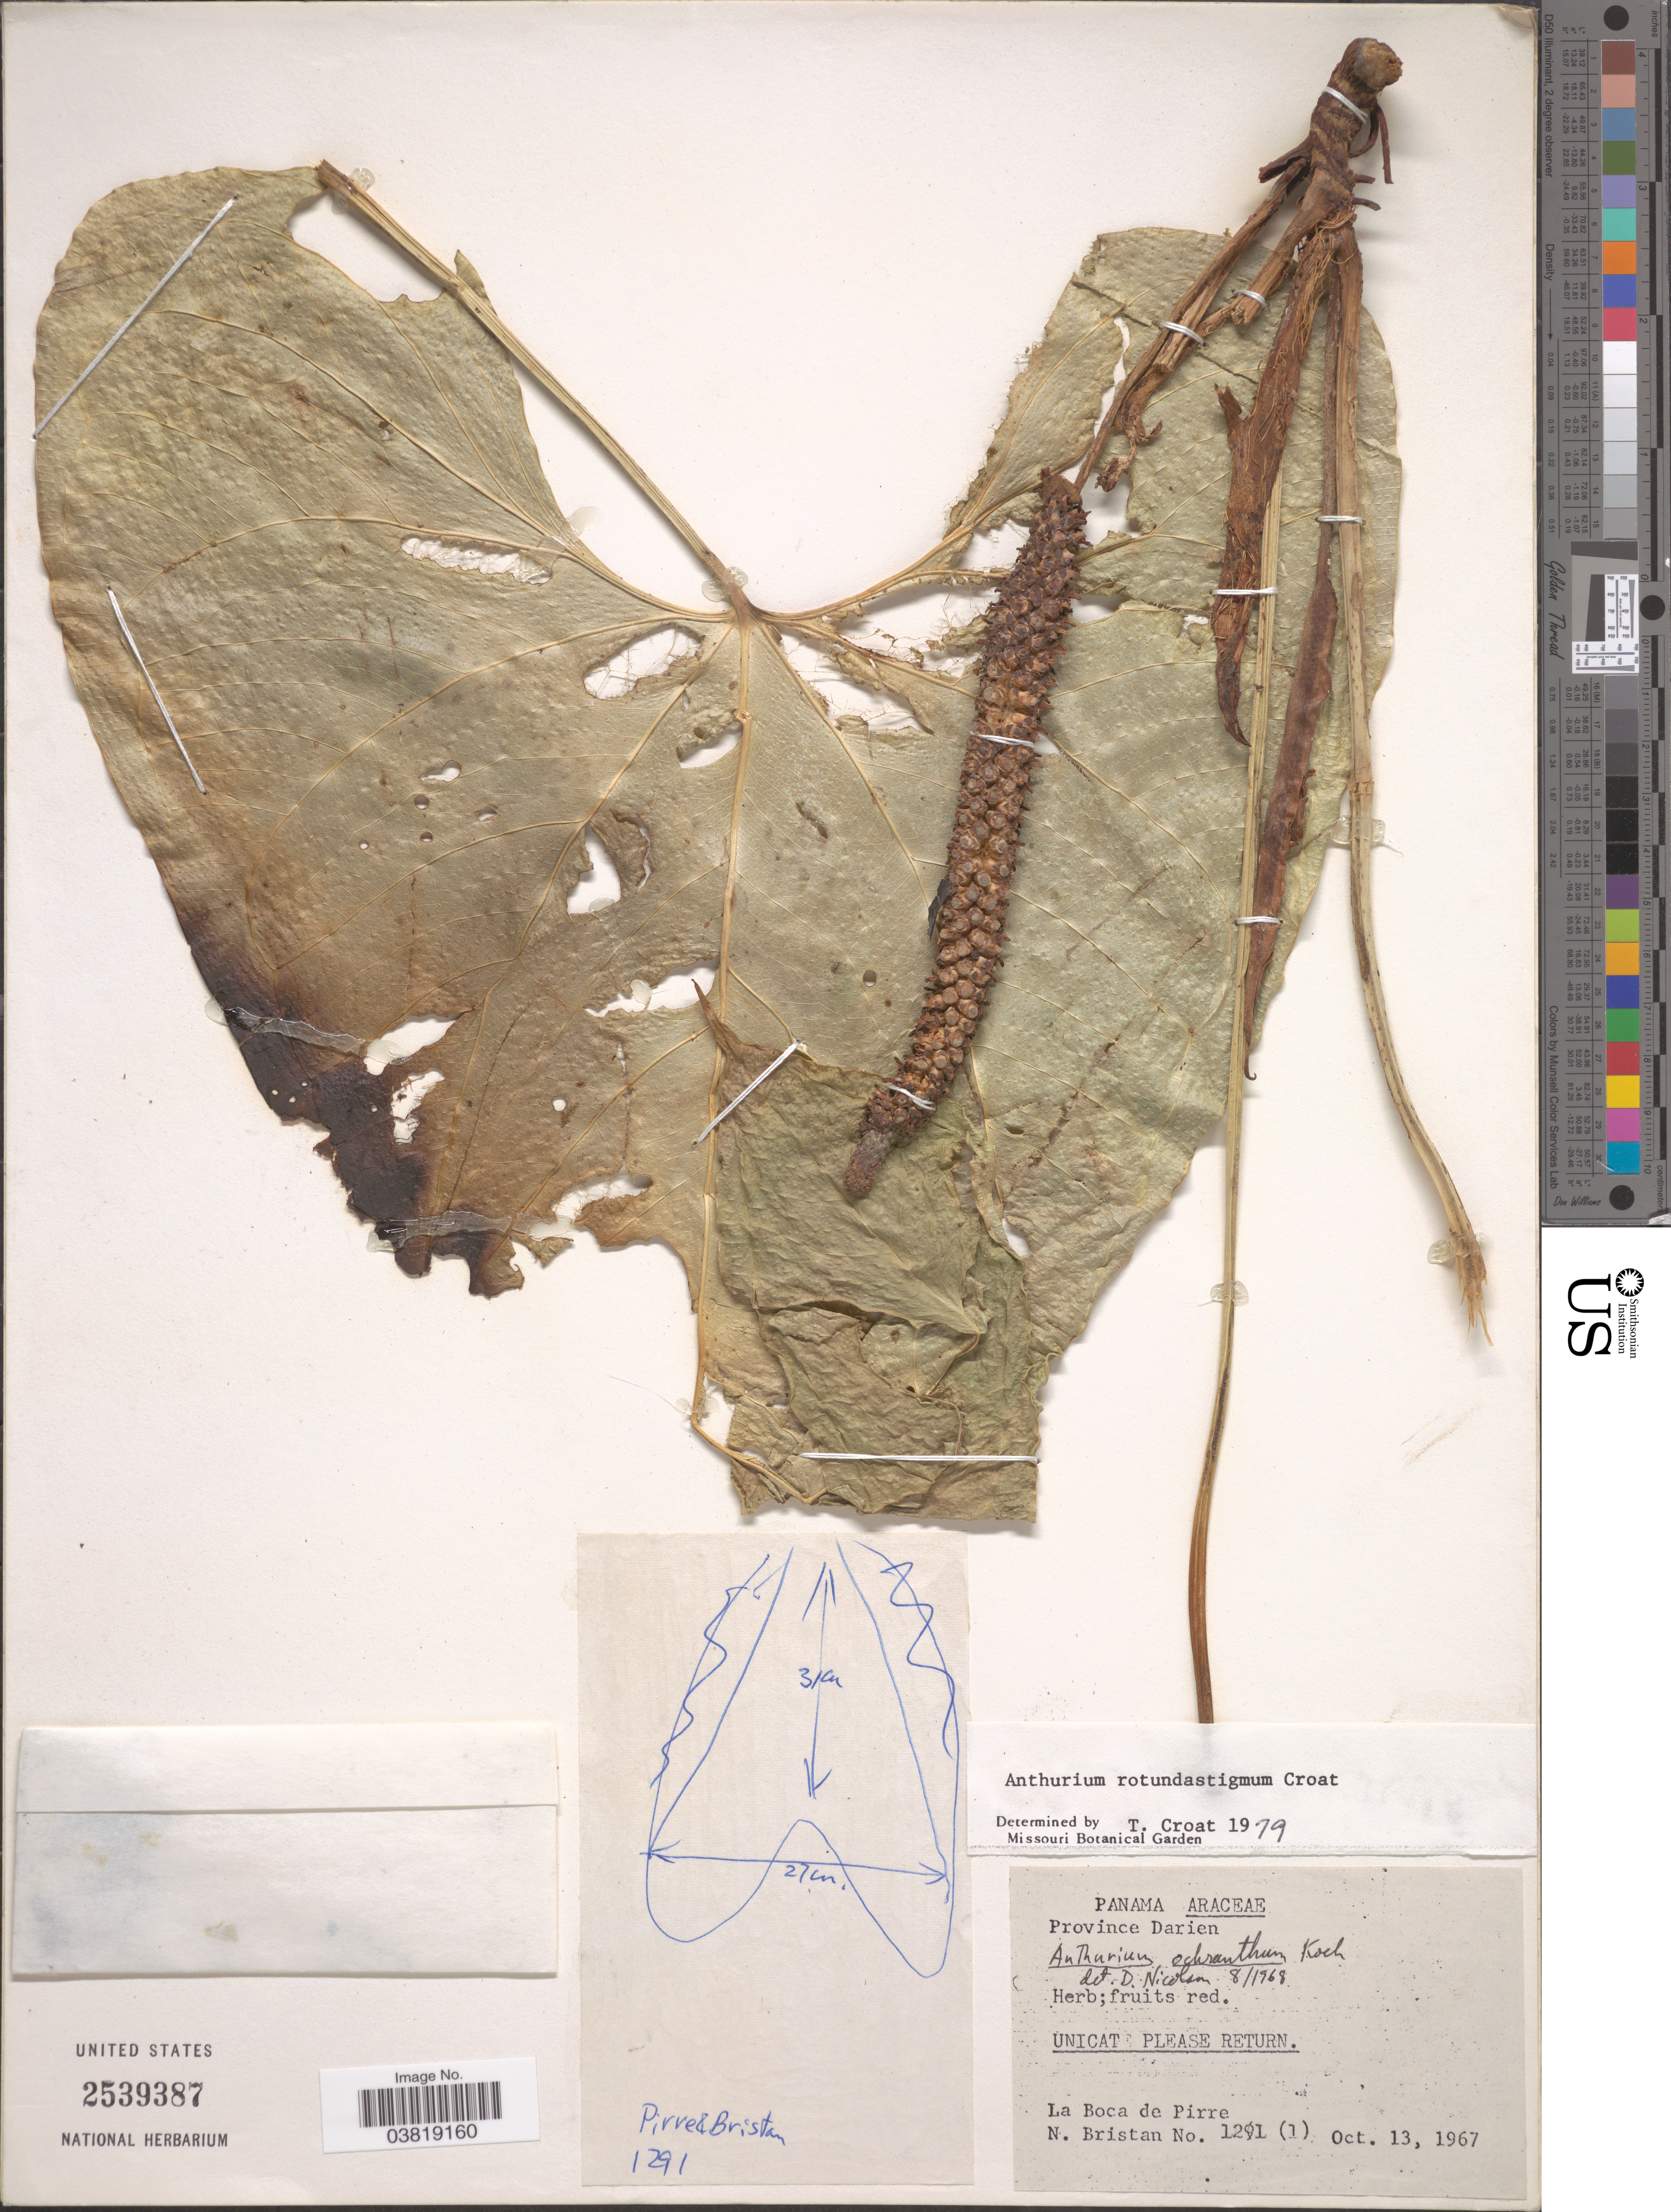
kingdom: Plantae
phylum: Tracheophyta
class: Liliopsida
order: Alismatales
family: Araceae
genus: Anthurium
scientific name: Anthurium rotundistigmatum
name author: Croat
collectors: N. Bristan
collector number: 1291(1)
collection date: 1967-10-13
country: Panama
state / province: Darien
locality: La Boca de Pirre.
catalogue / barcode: US 2539387